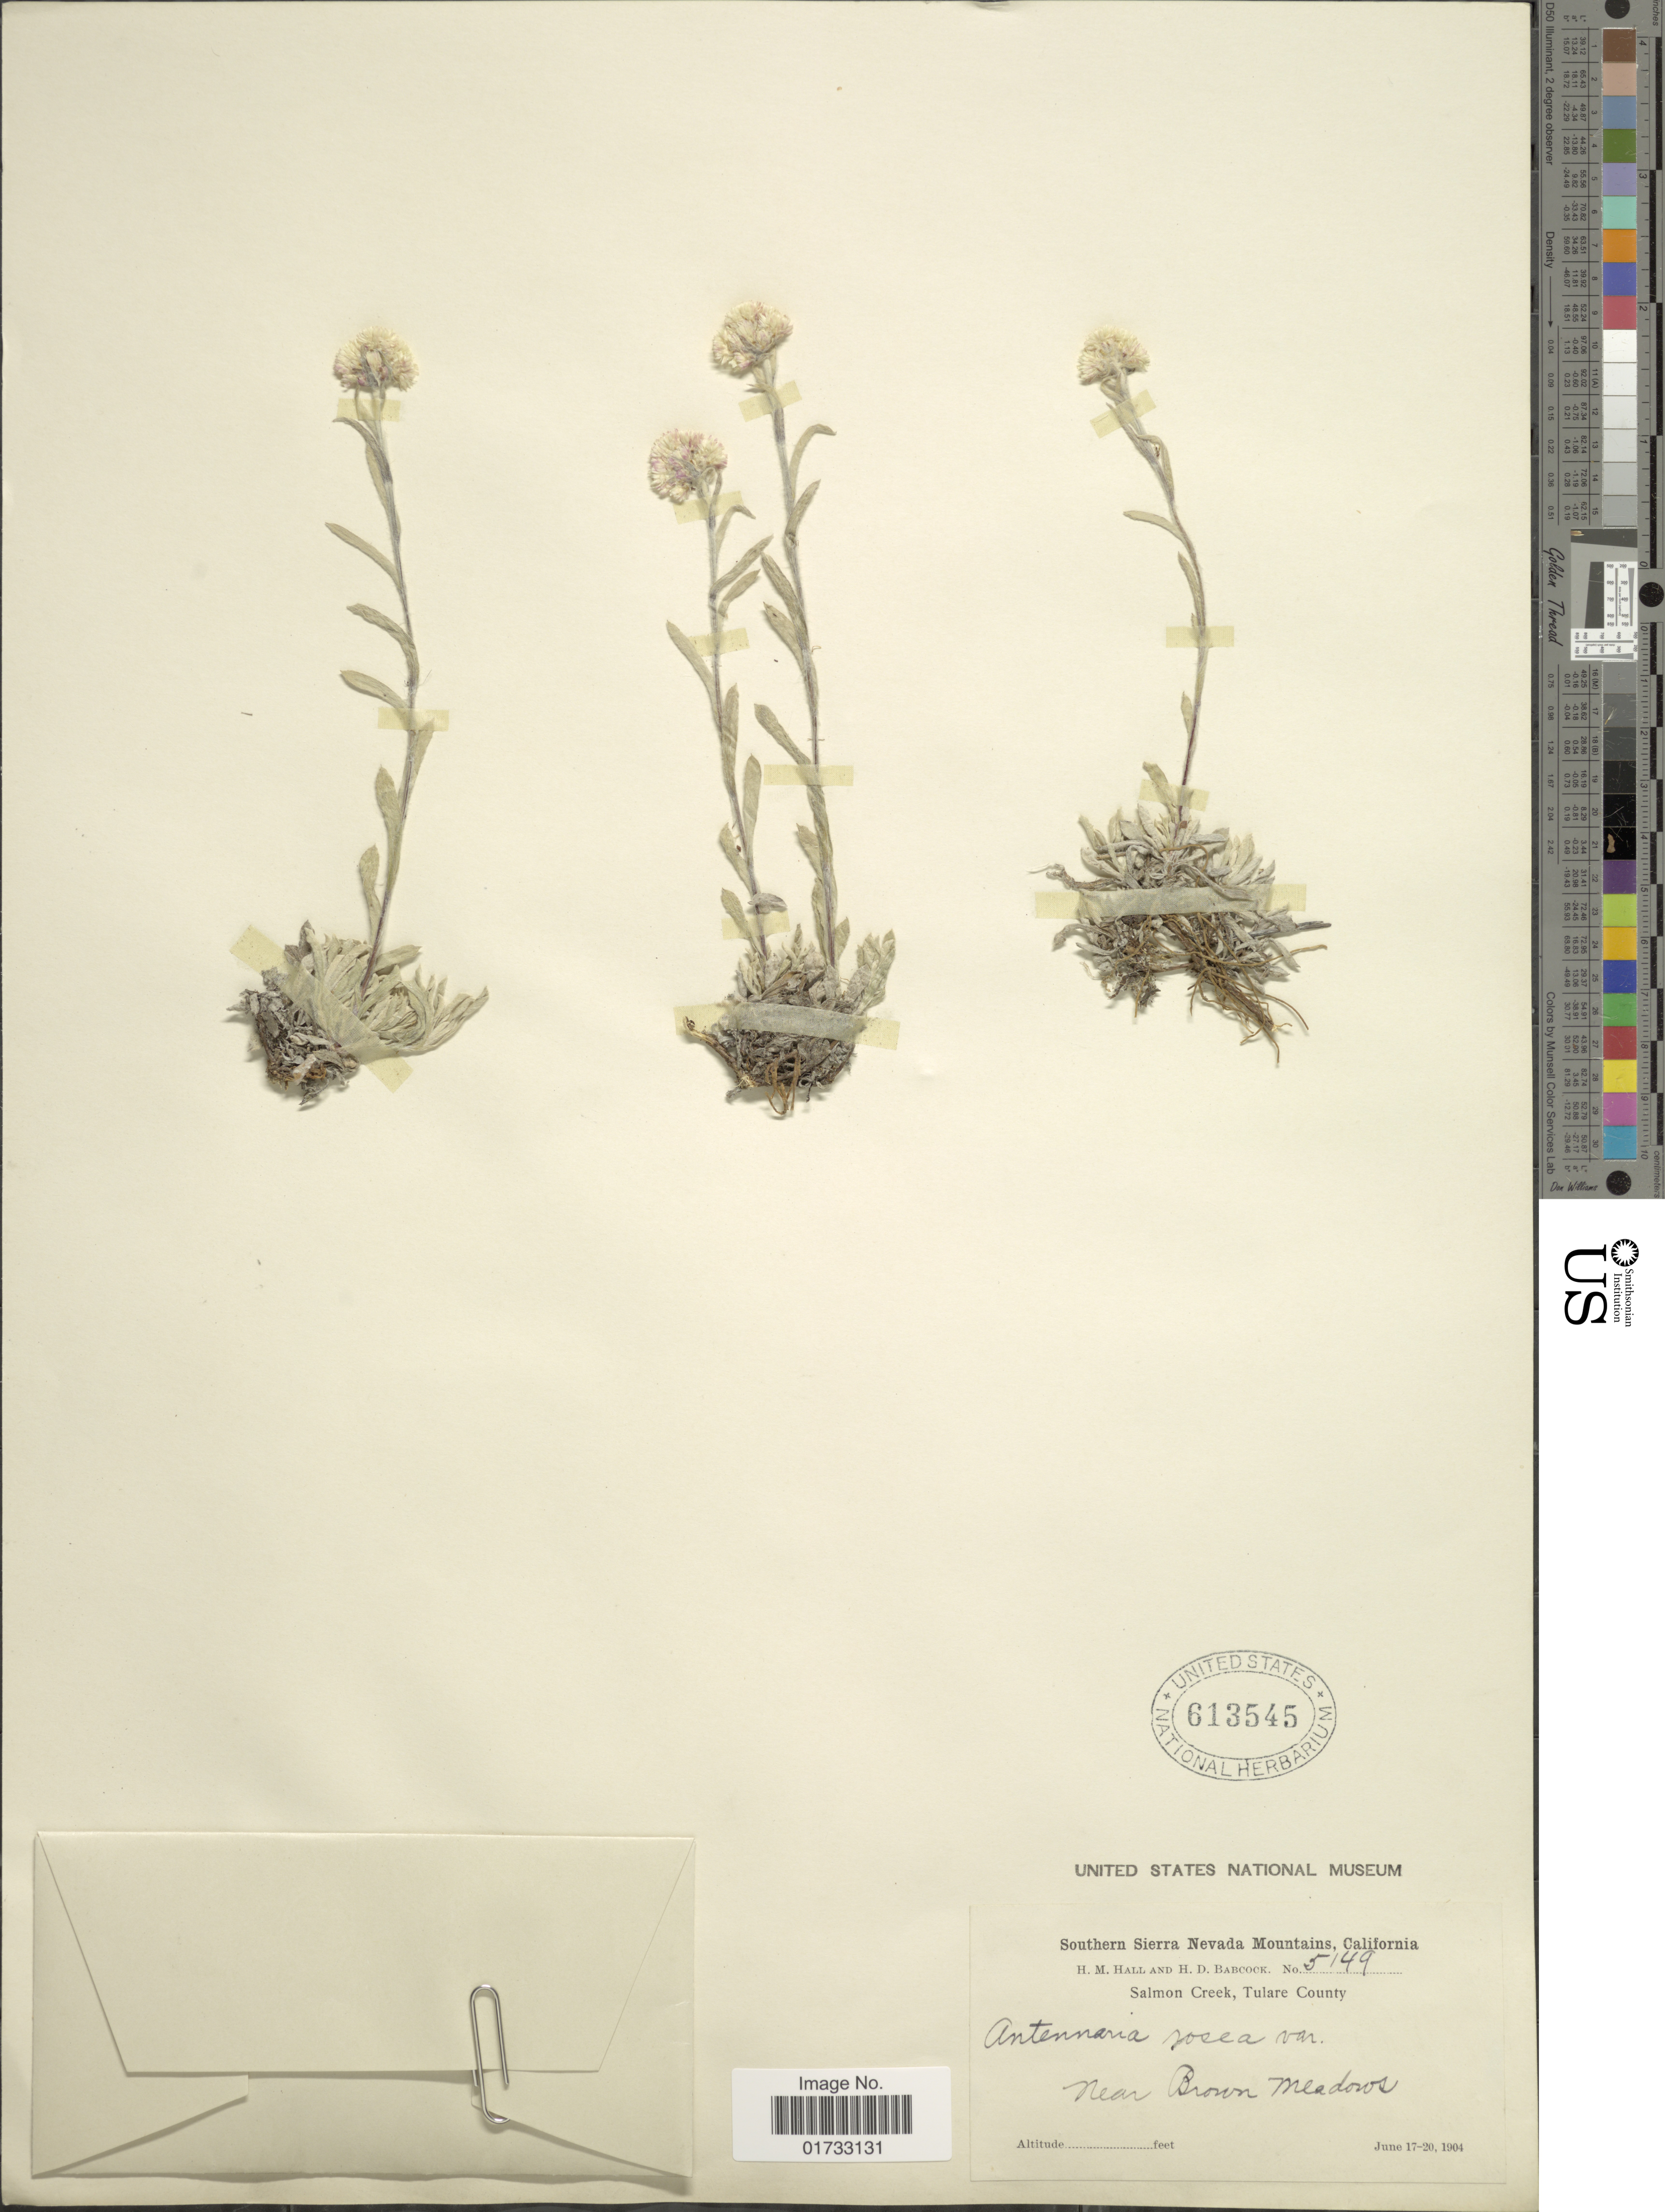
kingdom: Plantae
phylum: Tracheophyta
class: Magnoliopsida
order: Asterales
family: Asteraceae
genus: Antennaria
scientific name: Antennaria rosea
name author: Greene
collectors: H. M. Hall & H. Babcock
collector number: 5149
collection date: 1904-06-17/1904-06-20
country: United States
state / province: California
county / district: Tulare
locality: Southern Sierra Nevada Mountains, Salmon Creek, Tulare County, near Brown Meadows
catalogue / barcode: US 613545